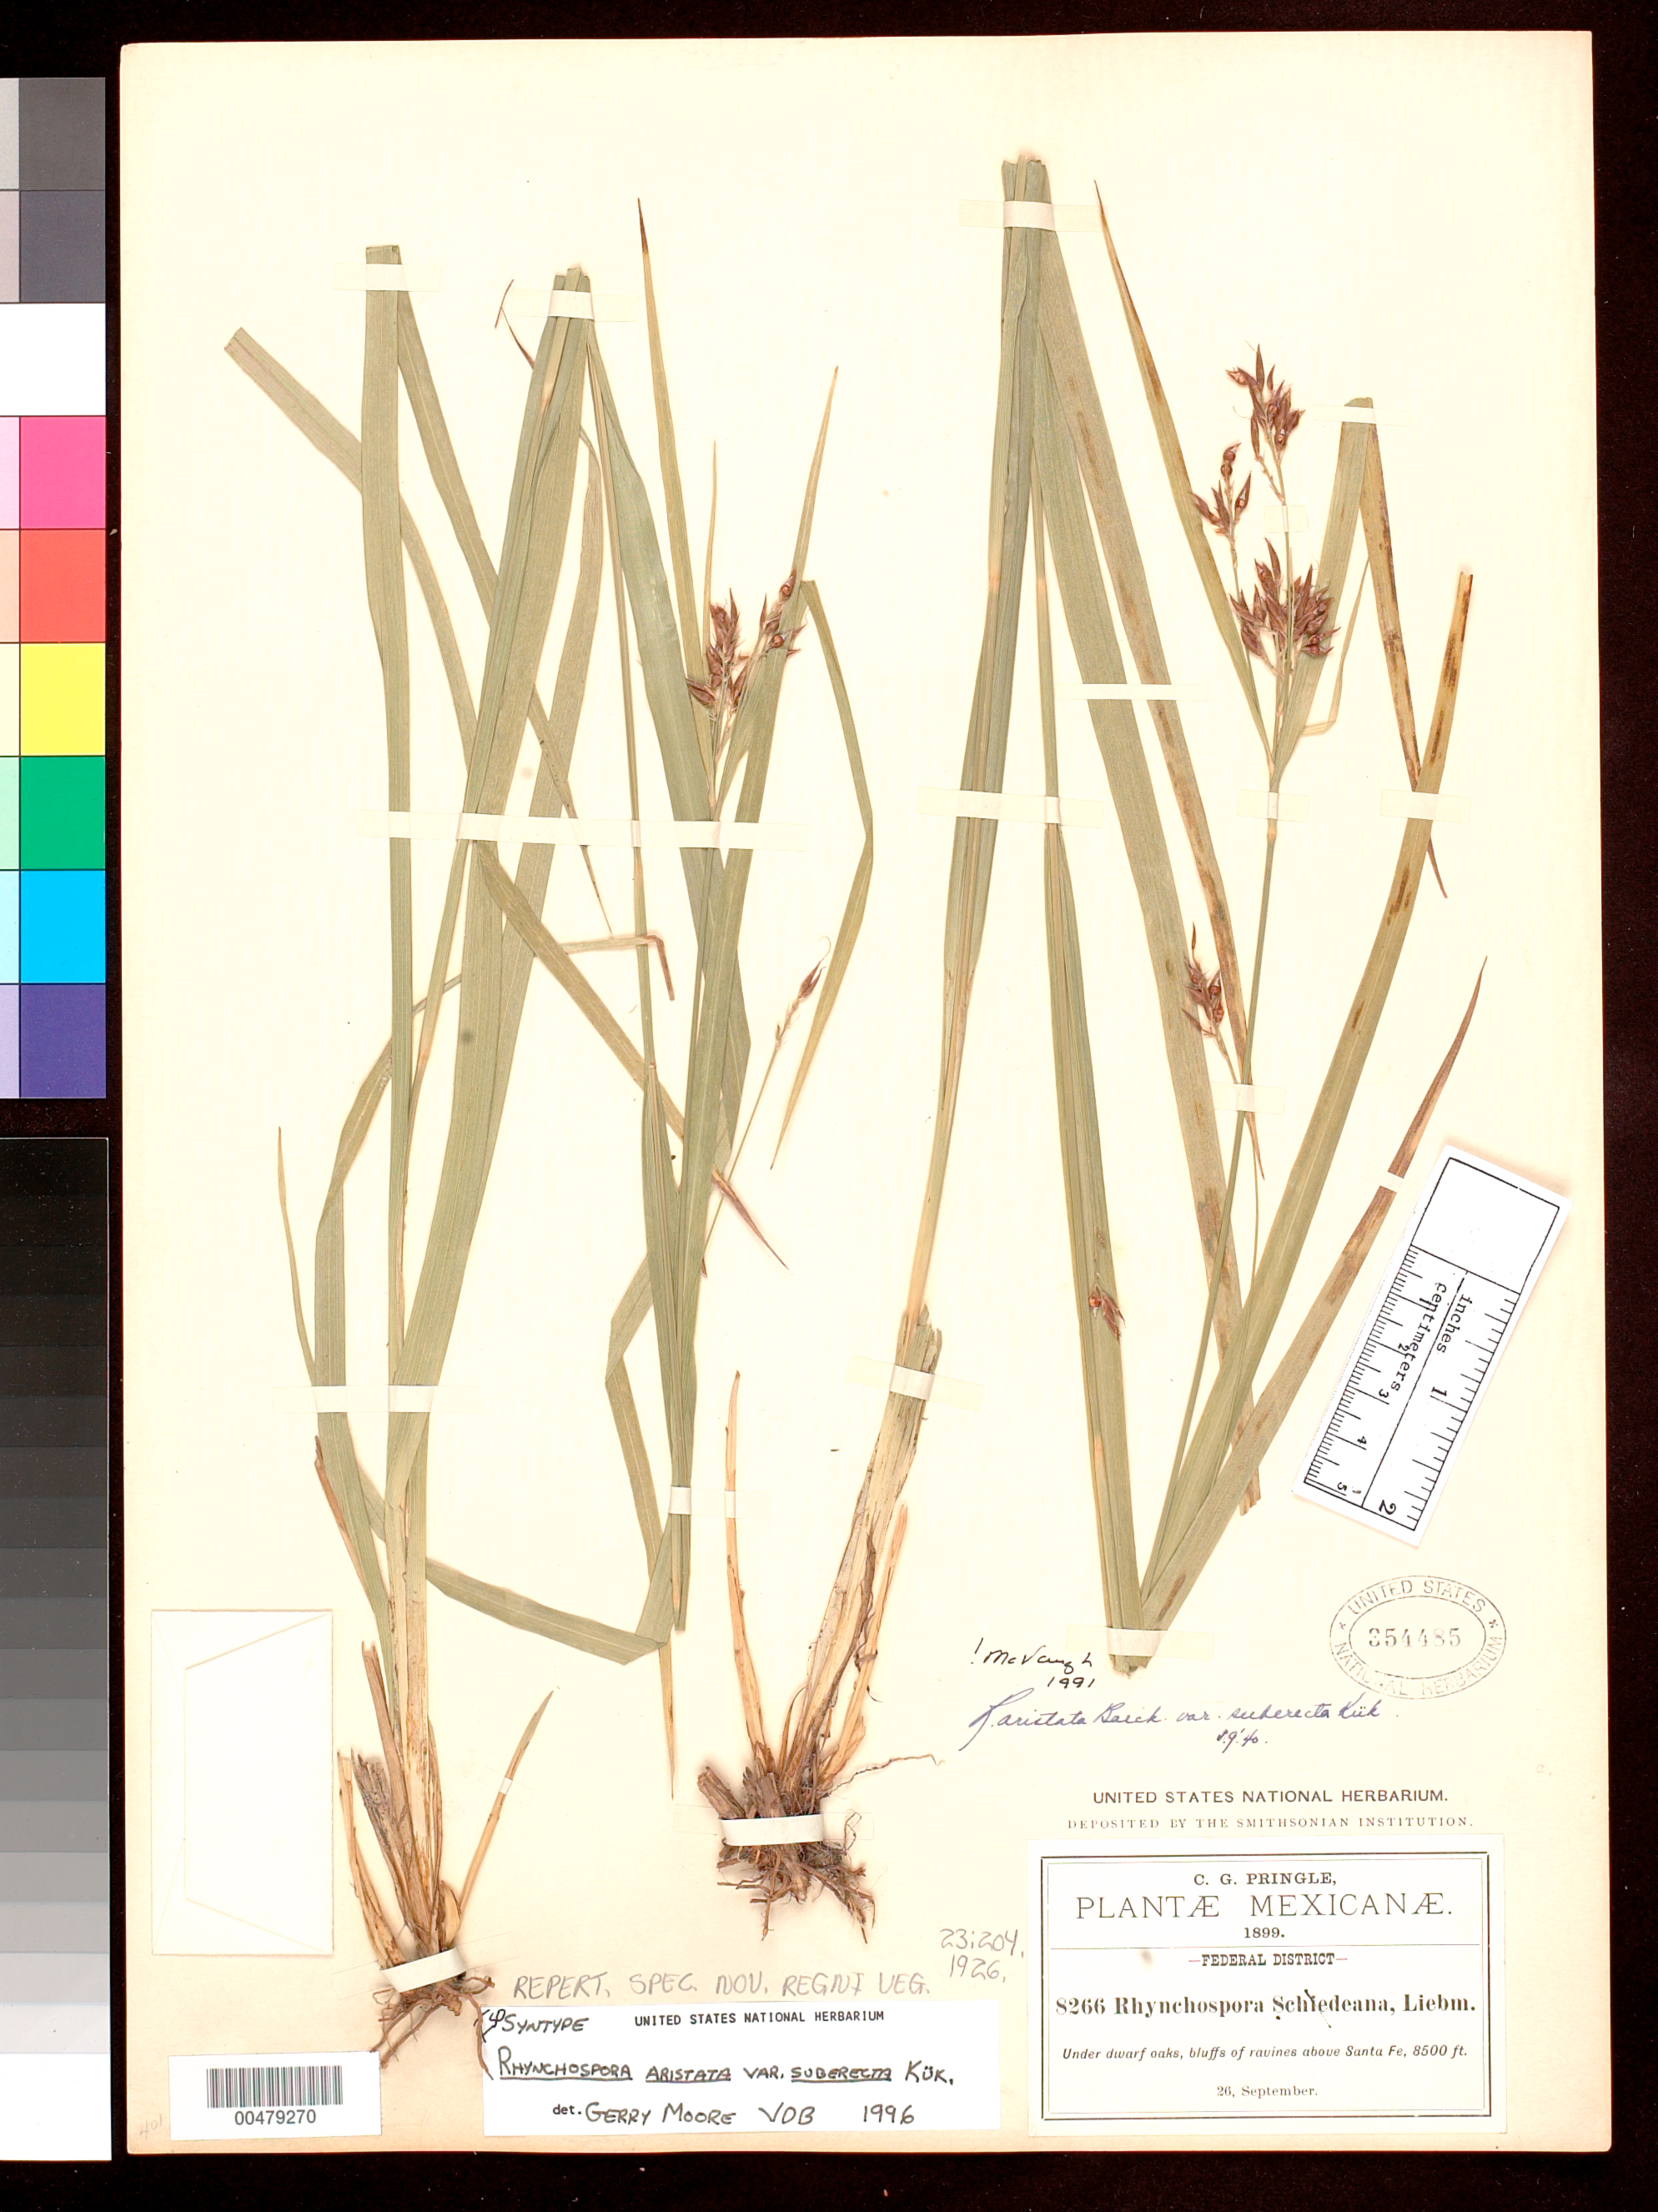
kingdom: Plantae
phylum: Tracheophyta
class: Liliopsida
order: Poales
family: Cyperaceae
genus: Rhynchospora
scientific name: Rhynchospora aristata var. suberecta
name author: Kük.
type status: Isosyntype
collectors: C. G. Pringle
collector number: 8266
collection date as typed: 26 Sep 1899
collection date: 1899-09-26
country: Mexico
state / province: Distrito Federal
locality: Bluffs of ravine above Santa Fe.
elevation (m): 2591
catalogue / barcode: US 354485